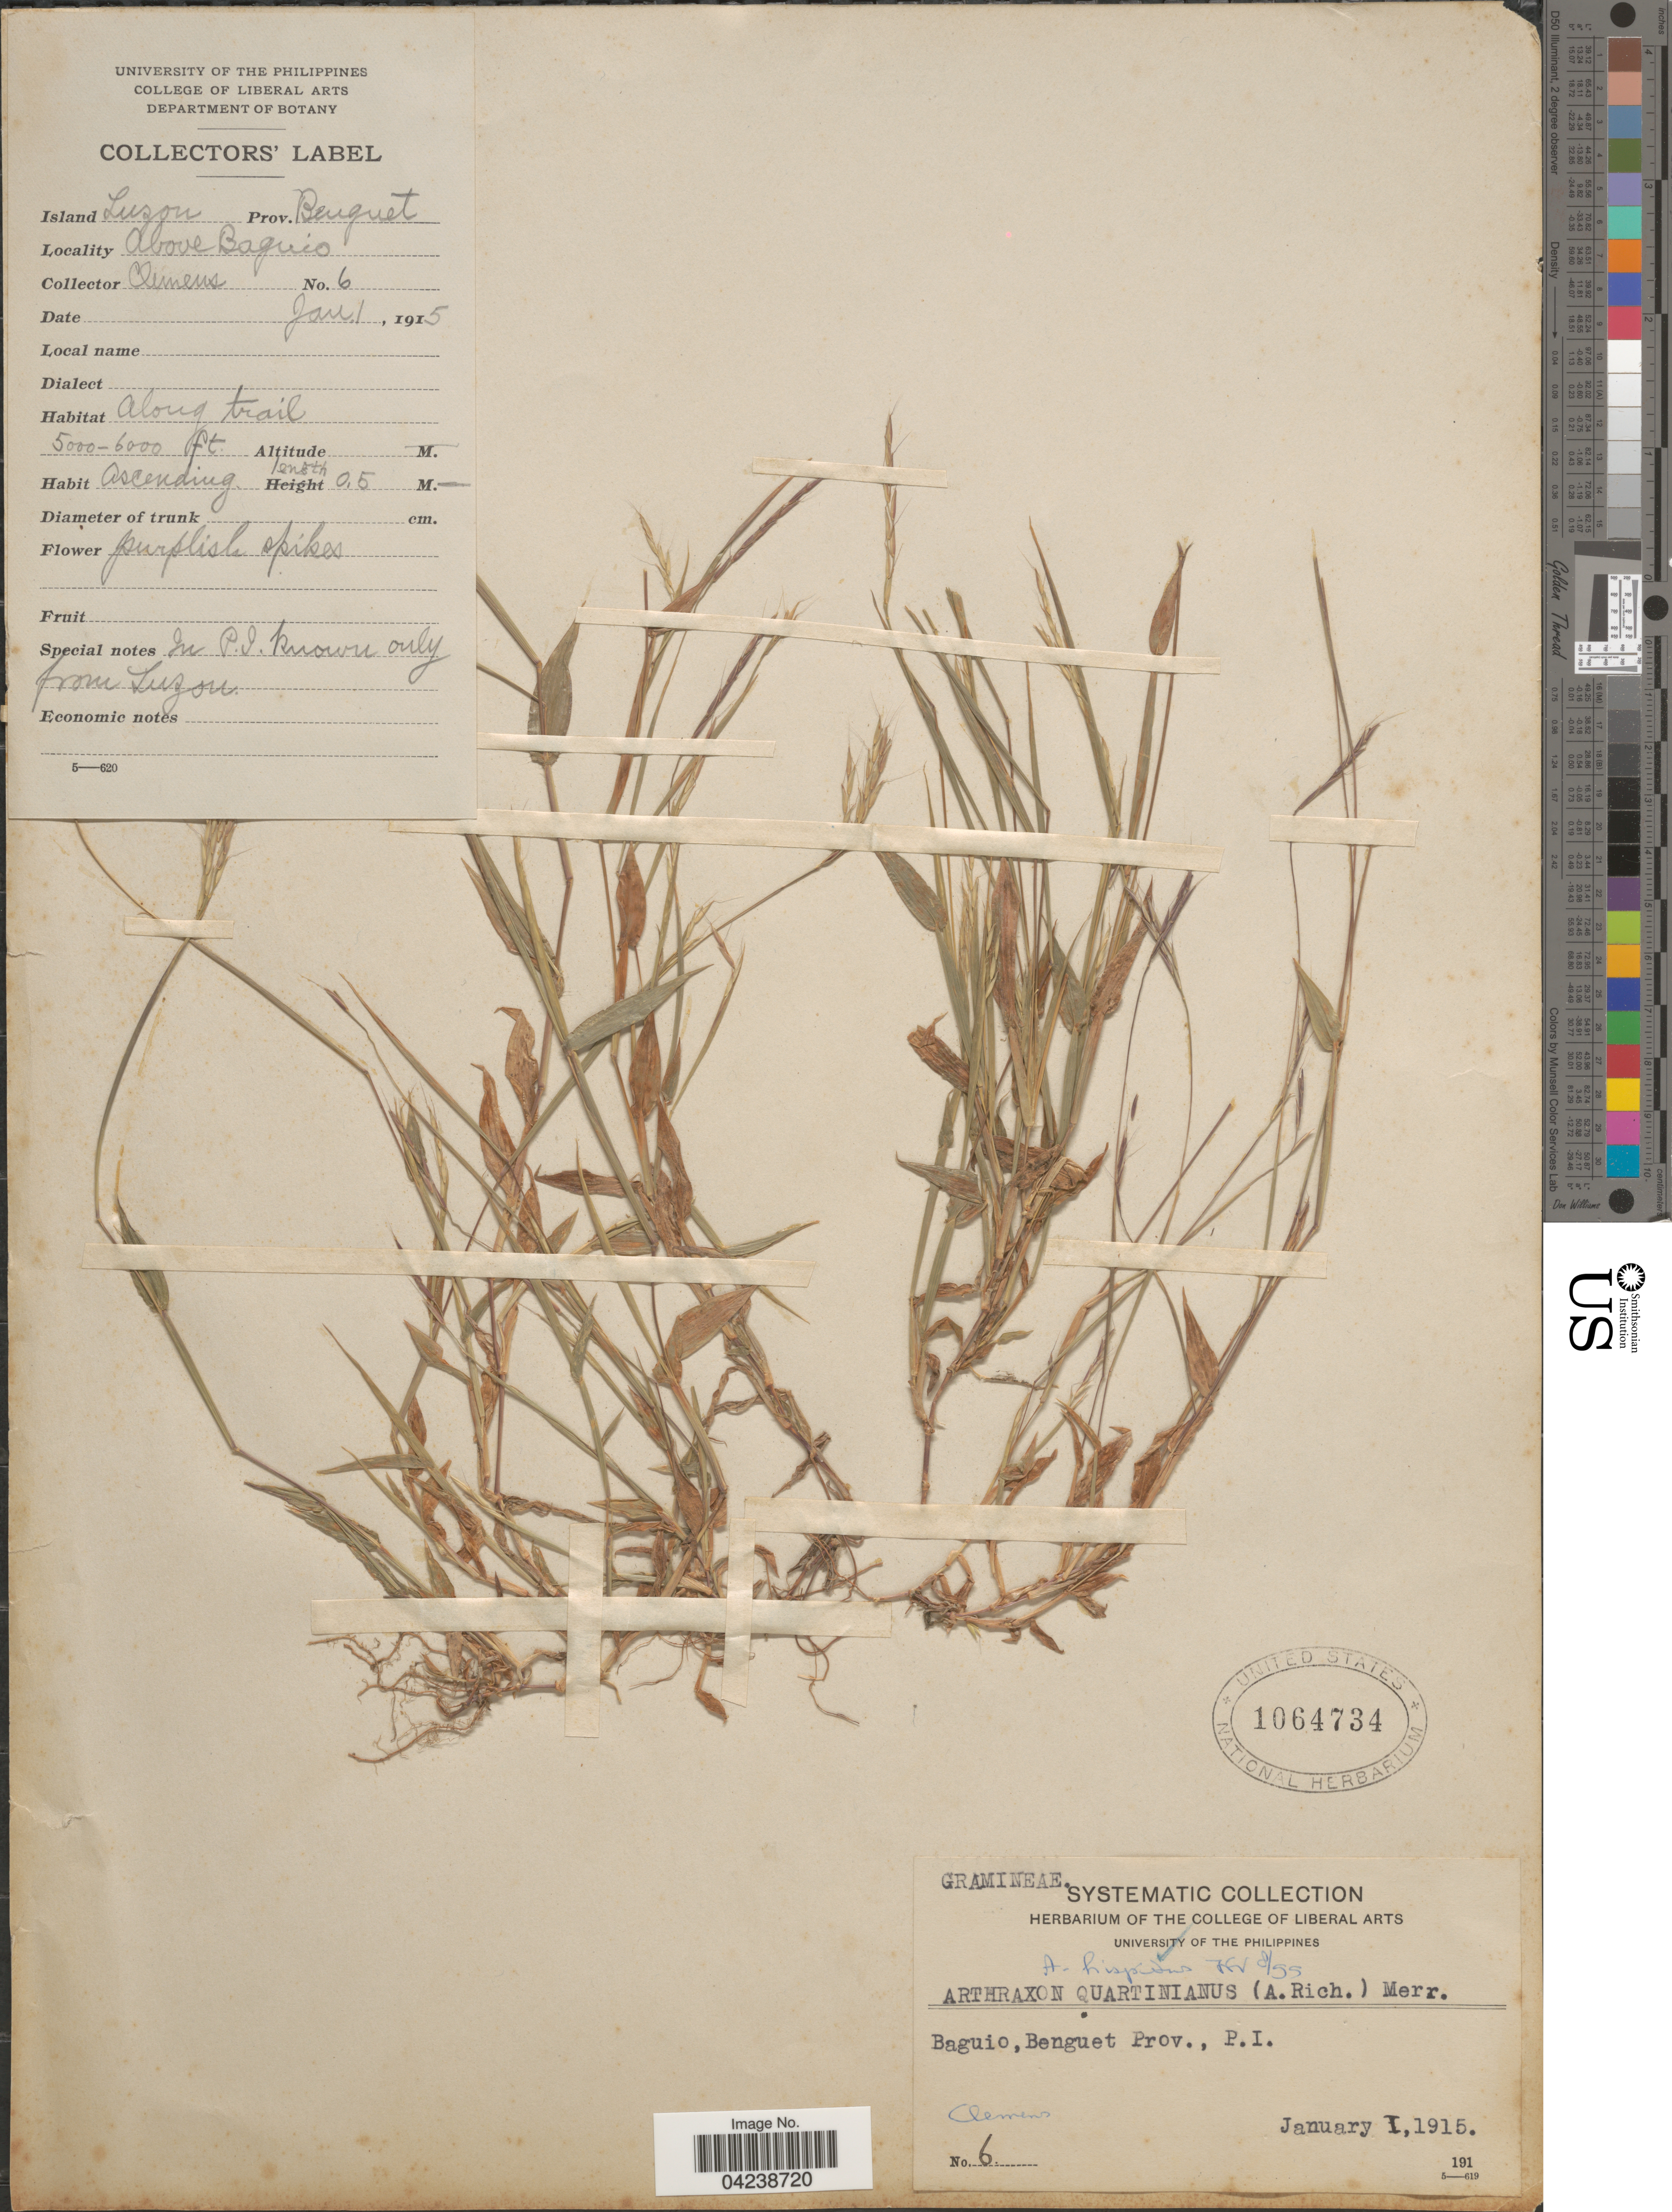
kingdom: Plantae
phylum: Tracheophyta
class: Liliopsida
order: Poales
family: Poaceae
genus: Arthraxon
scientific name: Arthraxon hispidus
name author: (Thunb.) Makino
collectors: -. Clemens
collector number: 6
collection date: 1915-01-01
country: Philippines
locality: Island Luzon. Prov. Benguet. Above Baguio. P.I.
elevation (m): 1524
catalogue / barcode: US 1064734